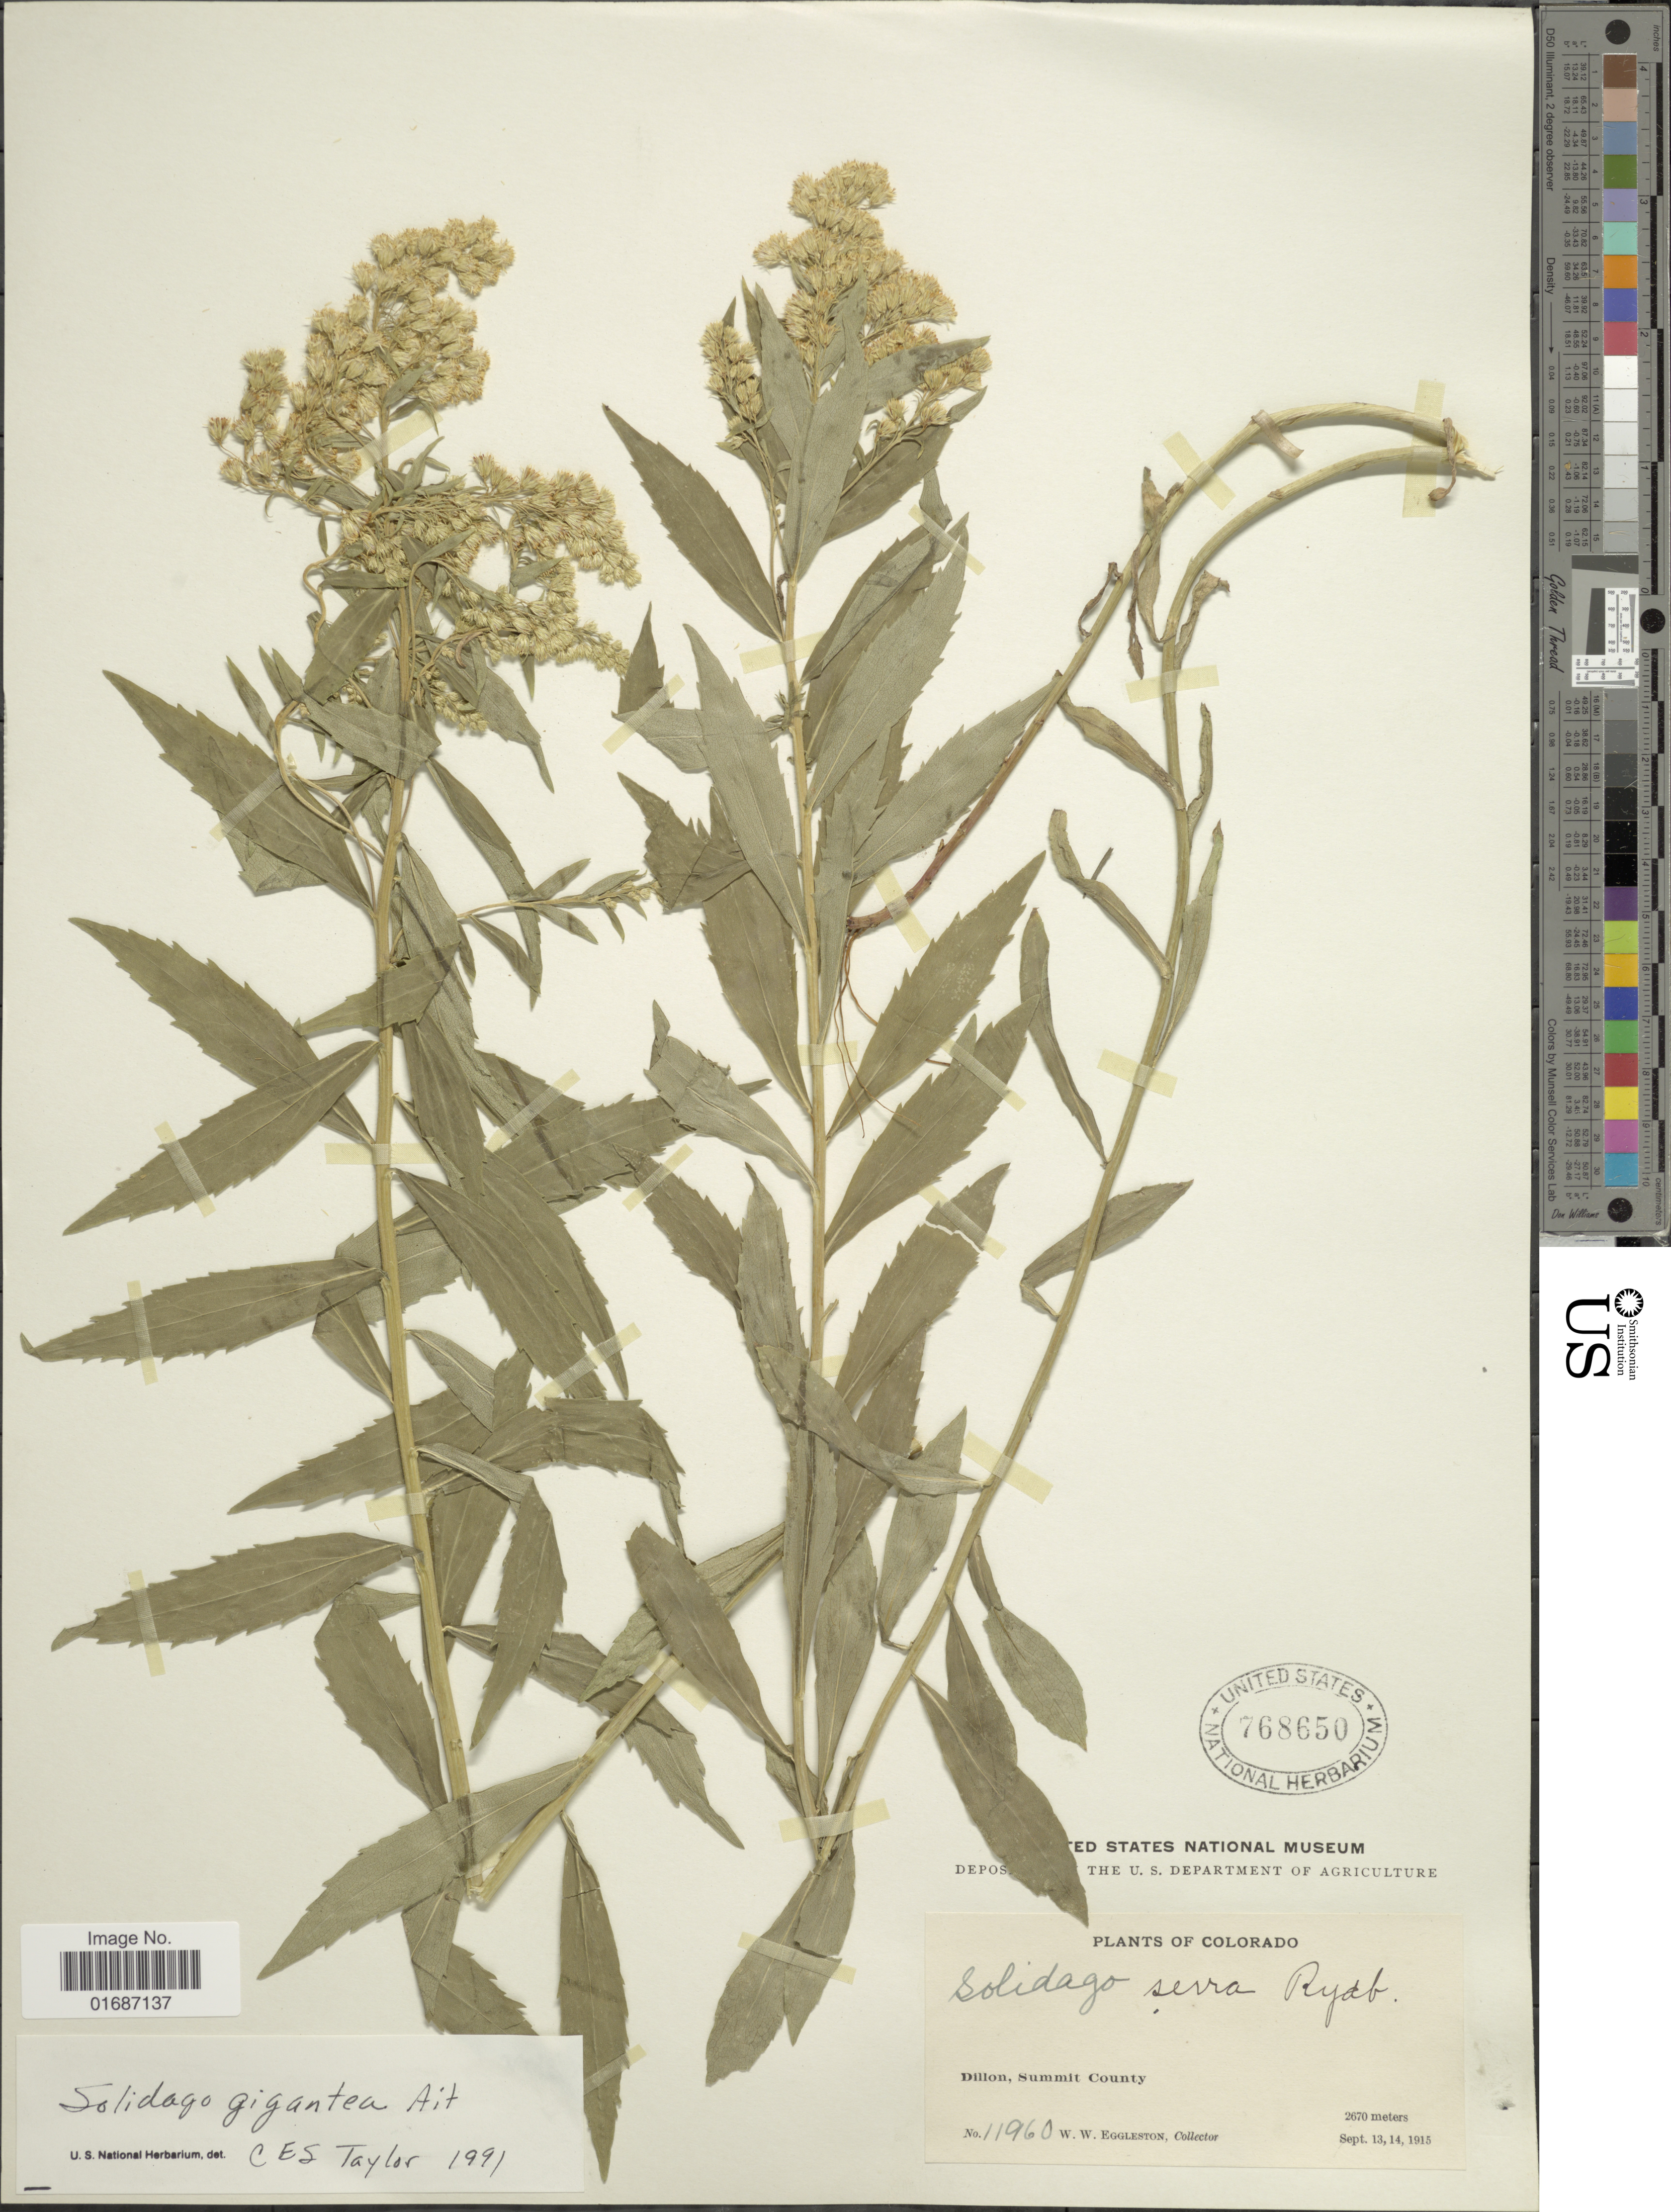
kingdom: Plantae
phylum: Tracheophyta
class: Magnoliopsida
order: Asterales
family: Asteraceae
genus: Solidago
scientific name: Solidago gigantea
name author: Aiton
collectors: W. W. Eggleston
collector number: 11960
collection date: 1915-09-13/1915-09-14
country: United States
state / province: Colorado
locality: Dillon, Summit County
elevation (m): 2670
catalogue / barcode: US 768650